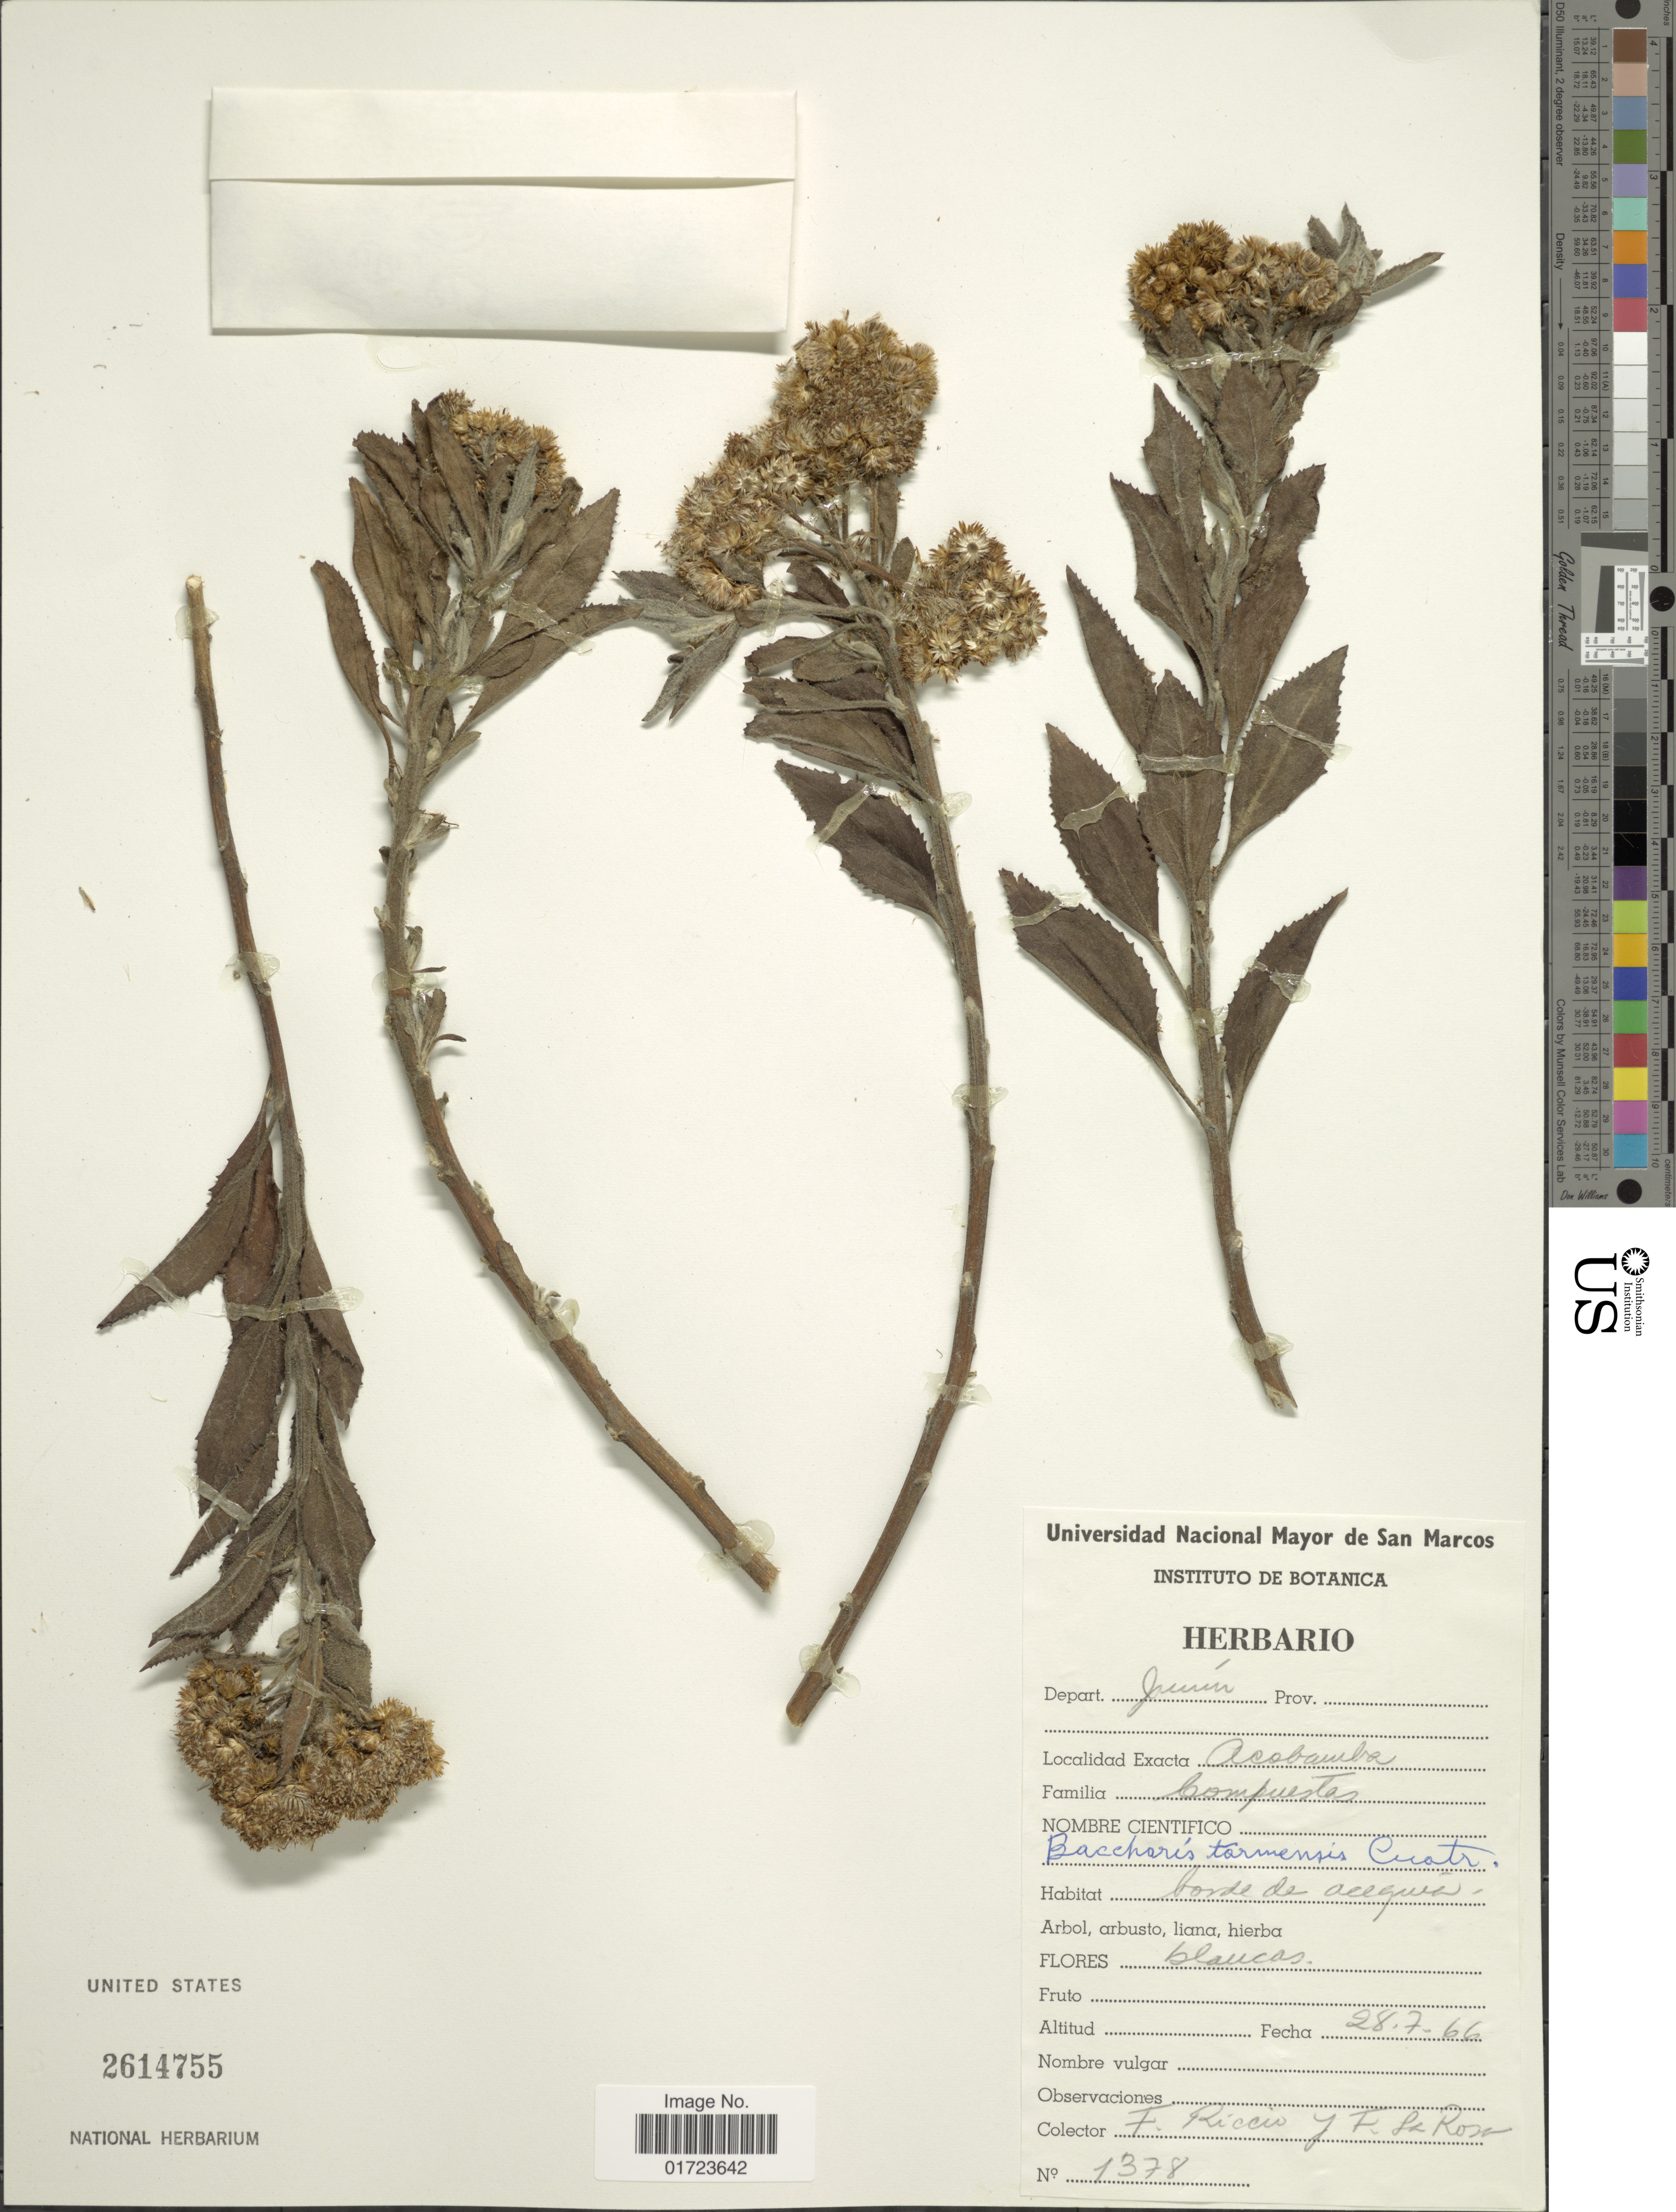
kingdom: Plantae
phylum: Tracheophyta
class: Magnoliopsida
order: Asterales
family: Asteraceae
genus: Baccharis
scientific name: Baccharis tarmensis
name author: Cuatrec.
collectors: F. Riccio & F. La Rosa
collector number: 1378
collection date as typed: Transcribed d/m/y: 28/7/66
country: Peru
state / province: Junín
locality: Depart Junin, Acobamba.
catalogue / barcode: US 2614755